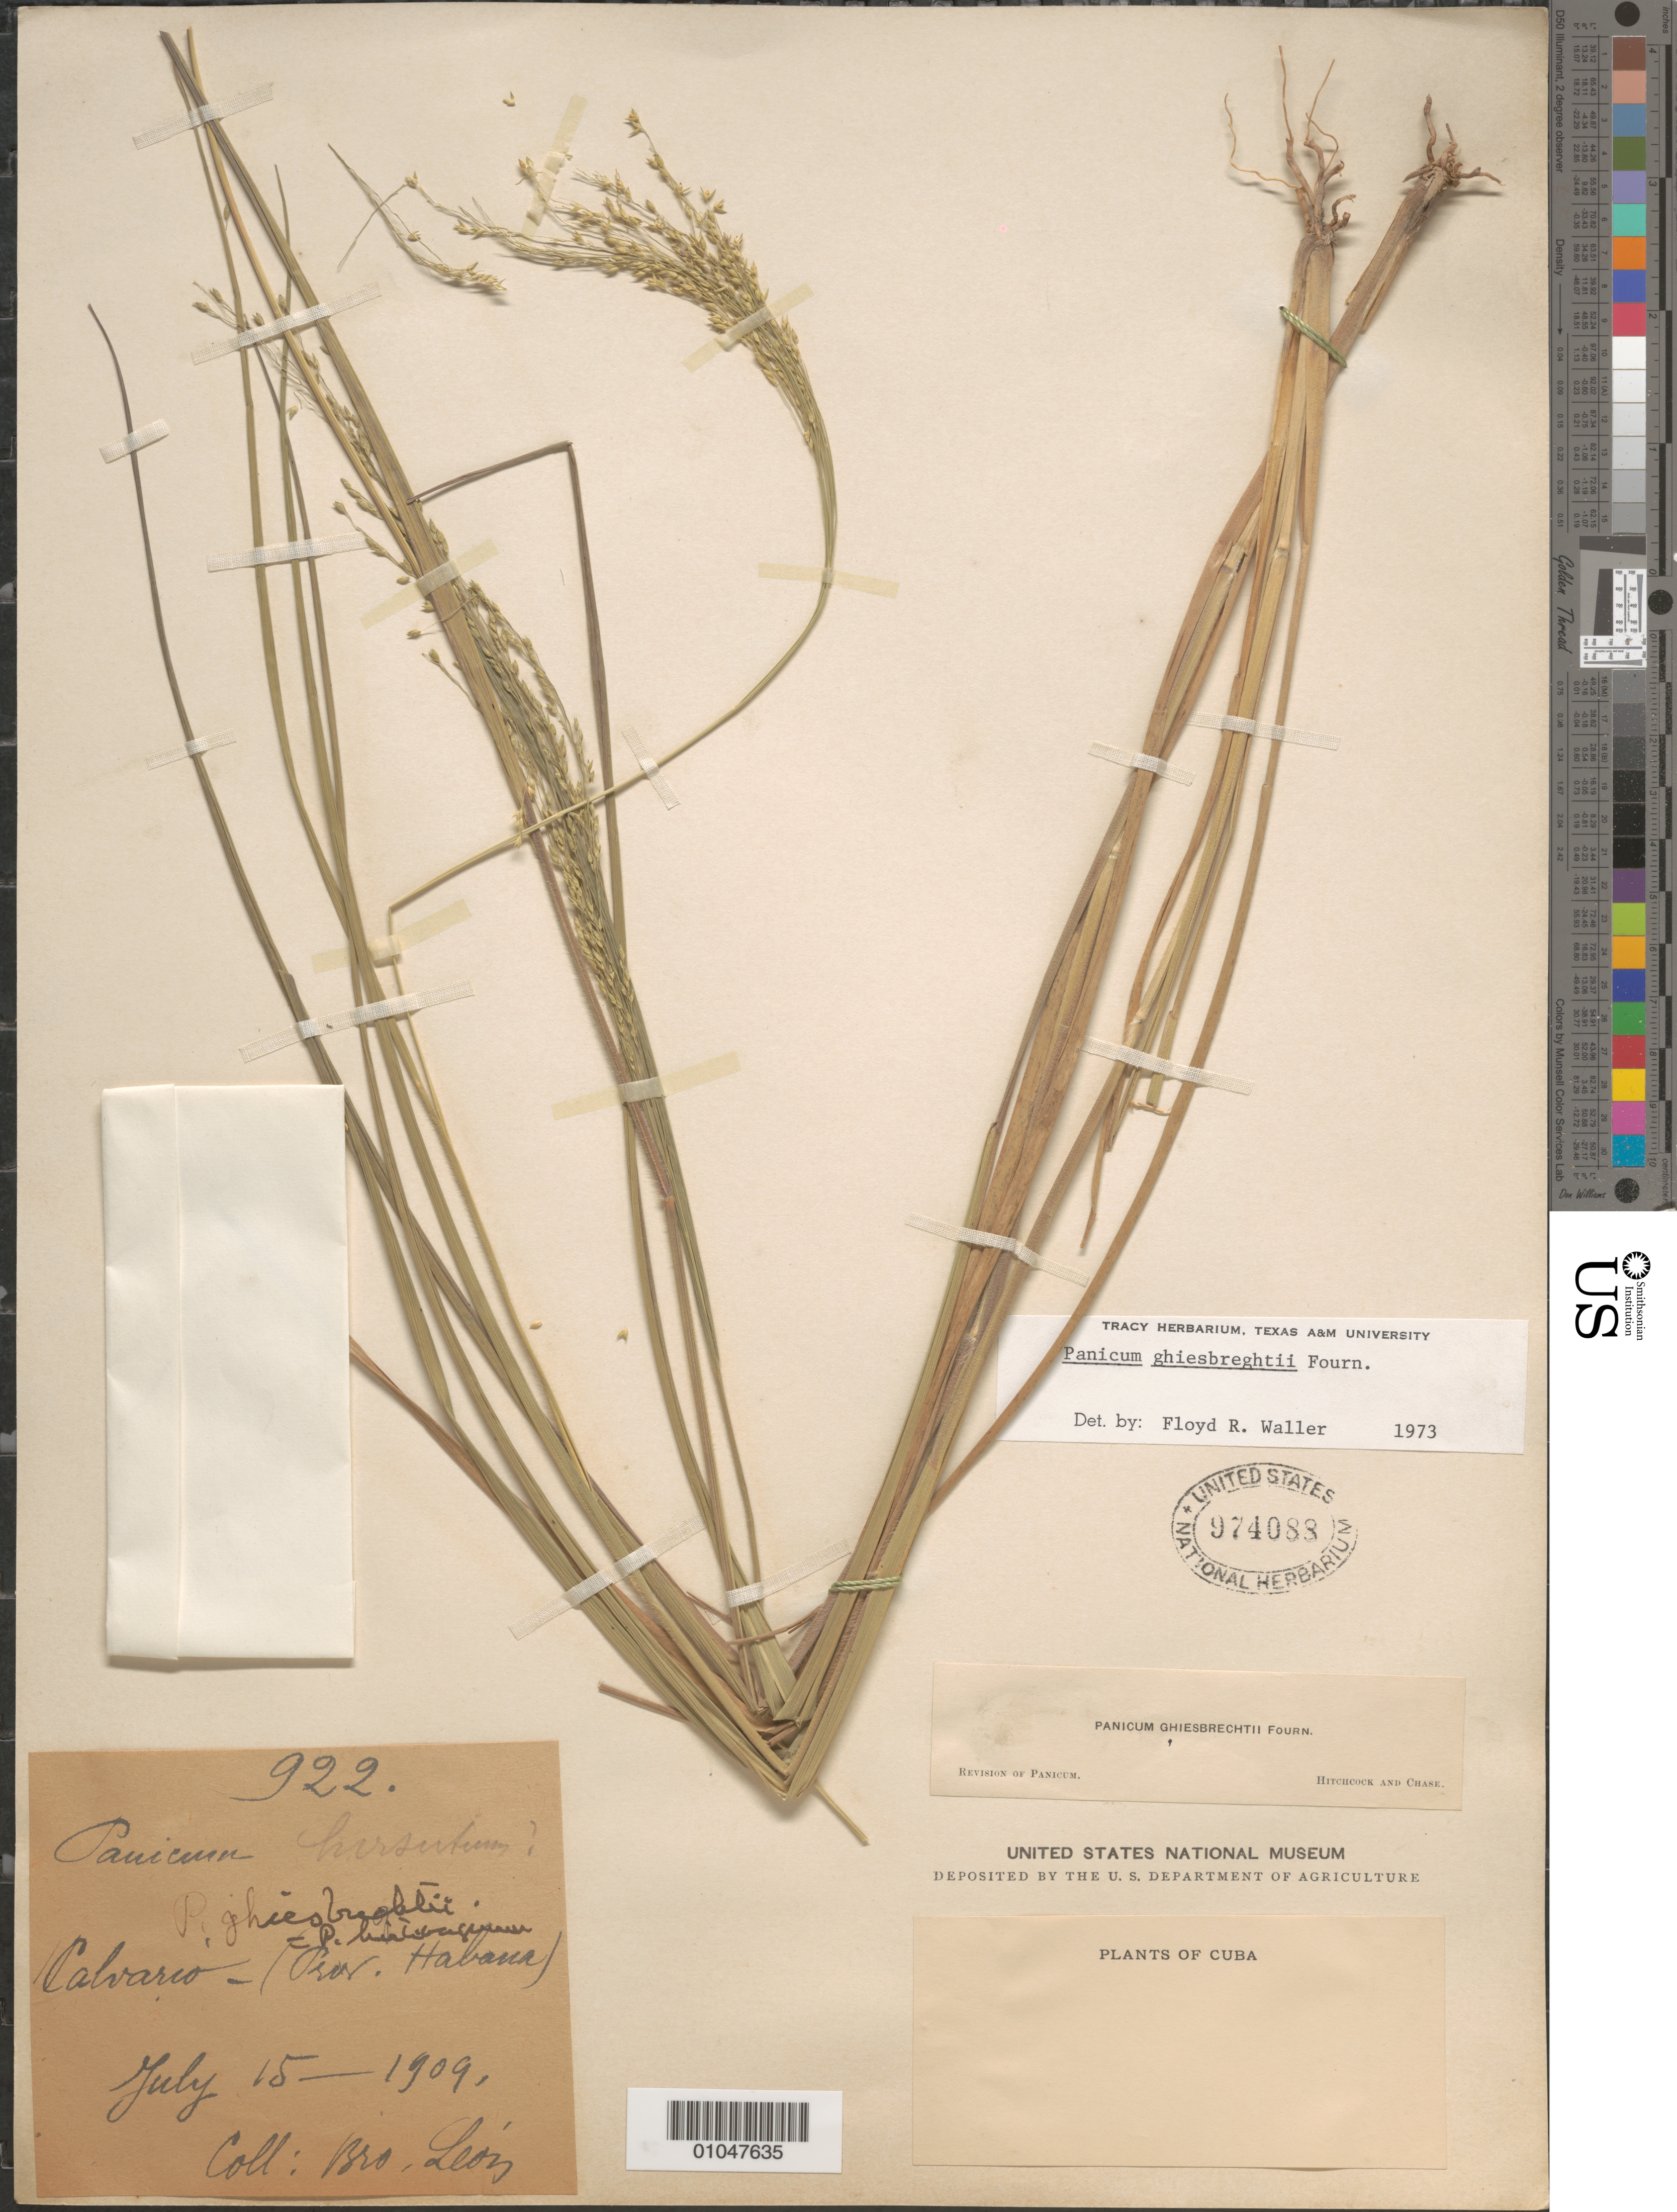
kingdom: Plantae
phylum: Tracheophyta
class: Liliopsida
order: Poales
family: Poaceae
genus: Panicum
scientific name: Panicum ghiesbreghtii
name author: E. Fourn.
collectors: Bro. León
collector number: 922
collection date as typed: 15 Jul 1909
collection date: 1909-07-15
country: Cuba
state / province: La Habana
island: Cuba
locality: Calvario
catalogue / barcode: US 974088